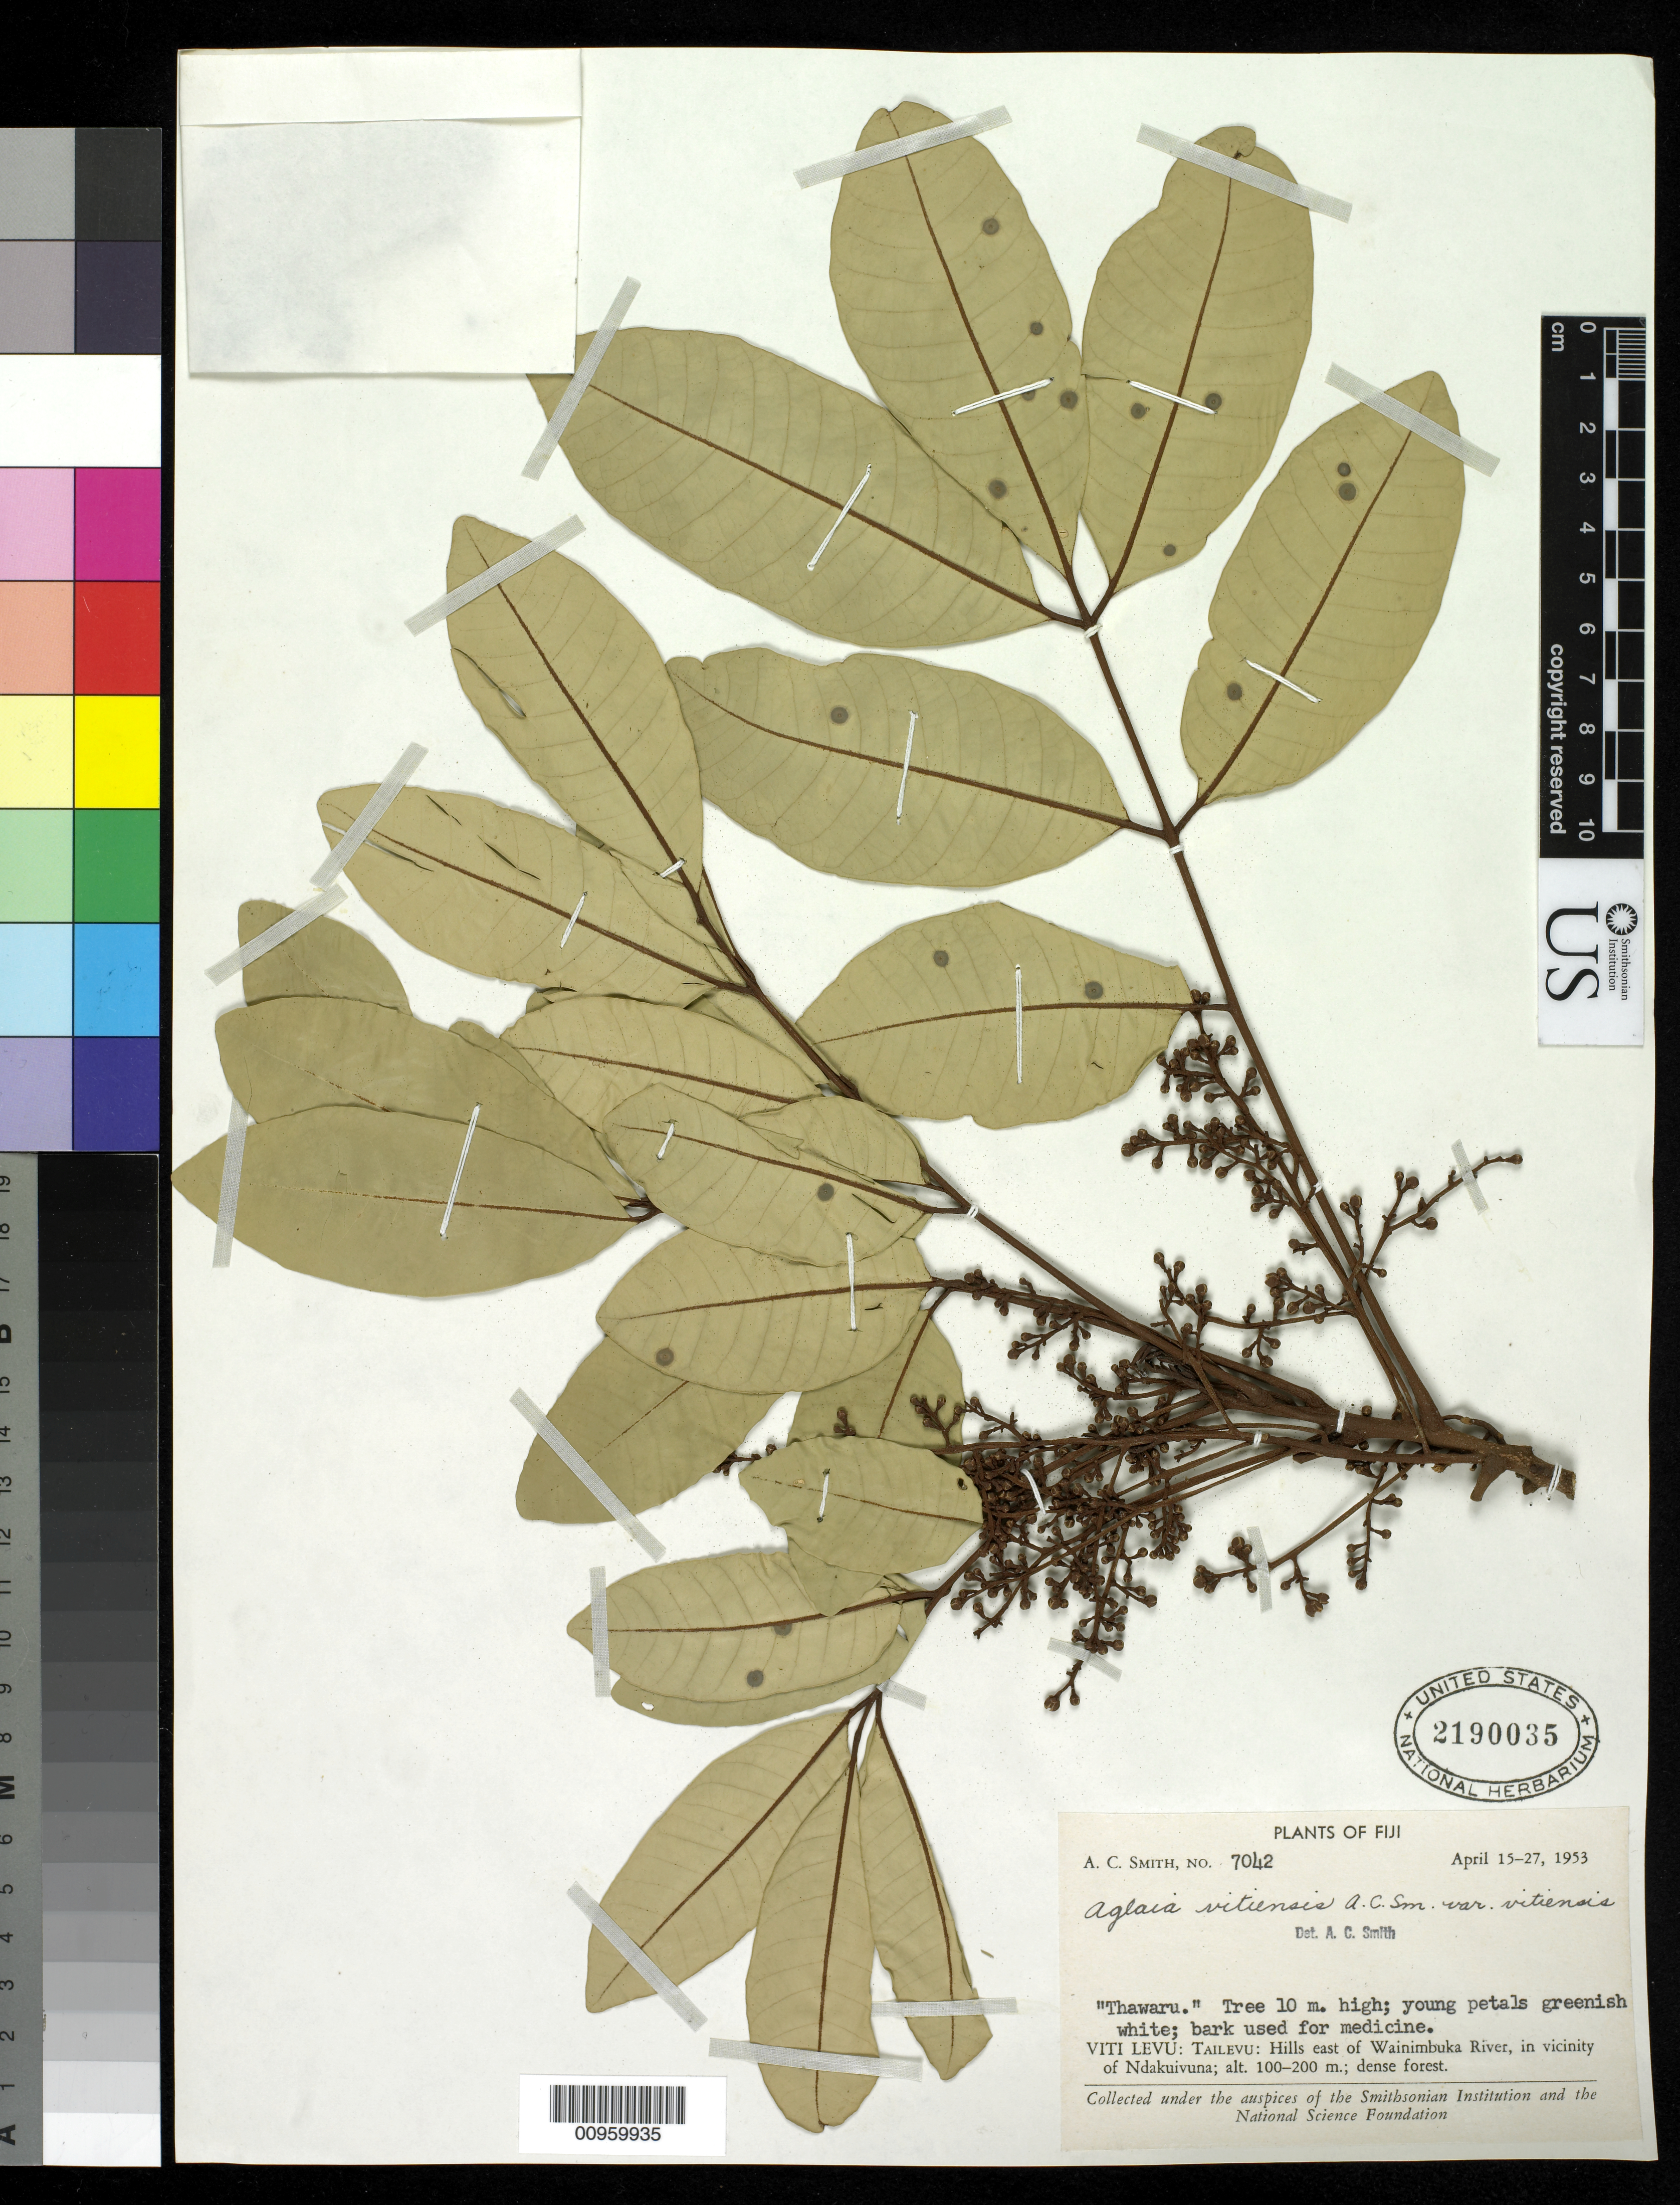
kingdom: Plantae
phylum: Tracheophyta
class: Magnoliopsida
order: Sapindales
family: Meliaceae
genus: Aglaia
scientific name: Aglaia vitiensis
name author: A.C. Sm.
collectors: C. A. Smith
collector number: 7042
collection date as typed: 15 Apr 1953 to 27 Apr 1953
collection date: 1953-04-15/1953-04-27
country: Fiji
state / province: Central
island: Viti Levu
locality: Hills E. of Wainimbuka River, in vicinity of Ndakuivuna, Tailevu. dense forest.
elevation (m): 100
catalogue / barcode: US 2190035